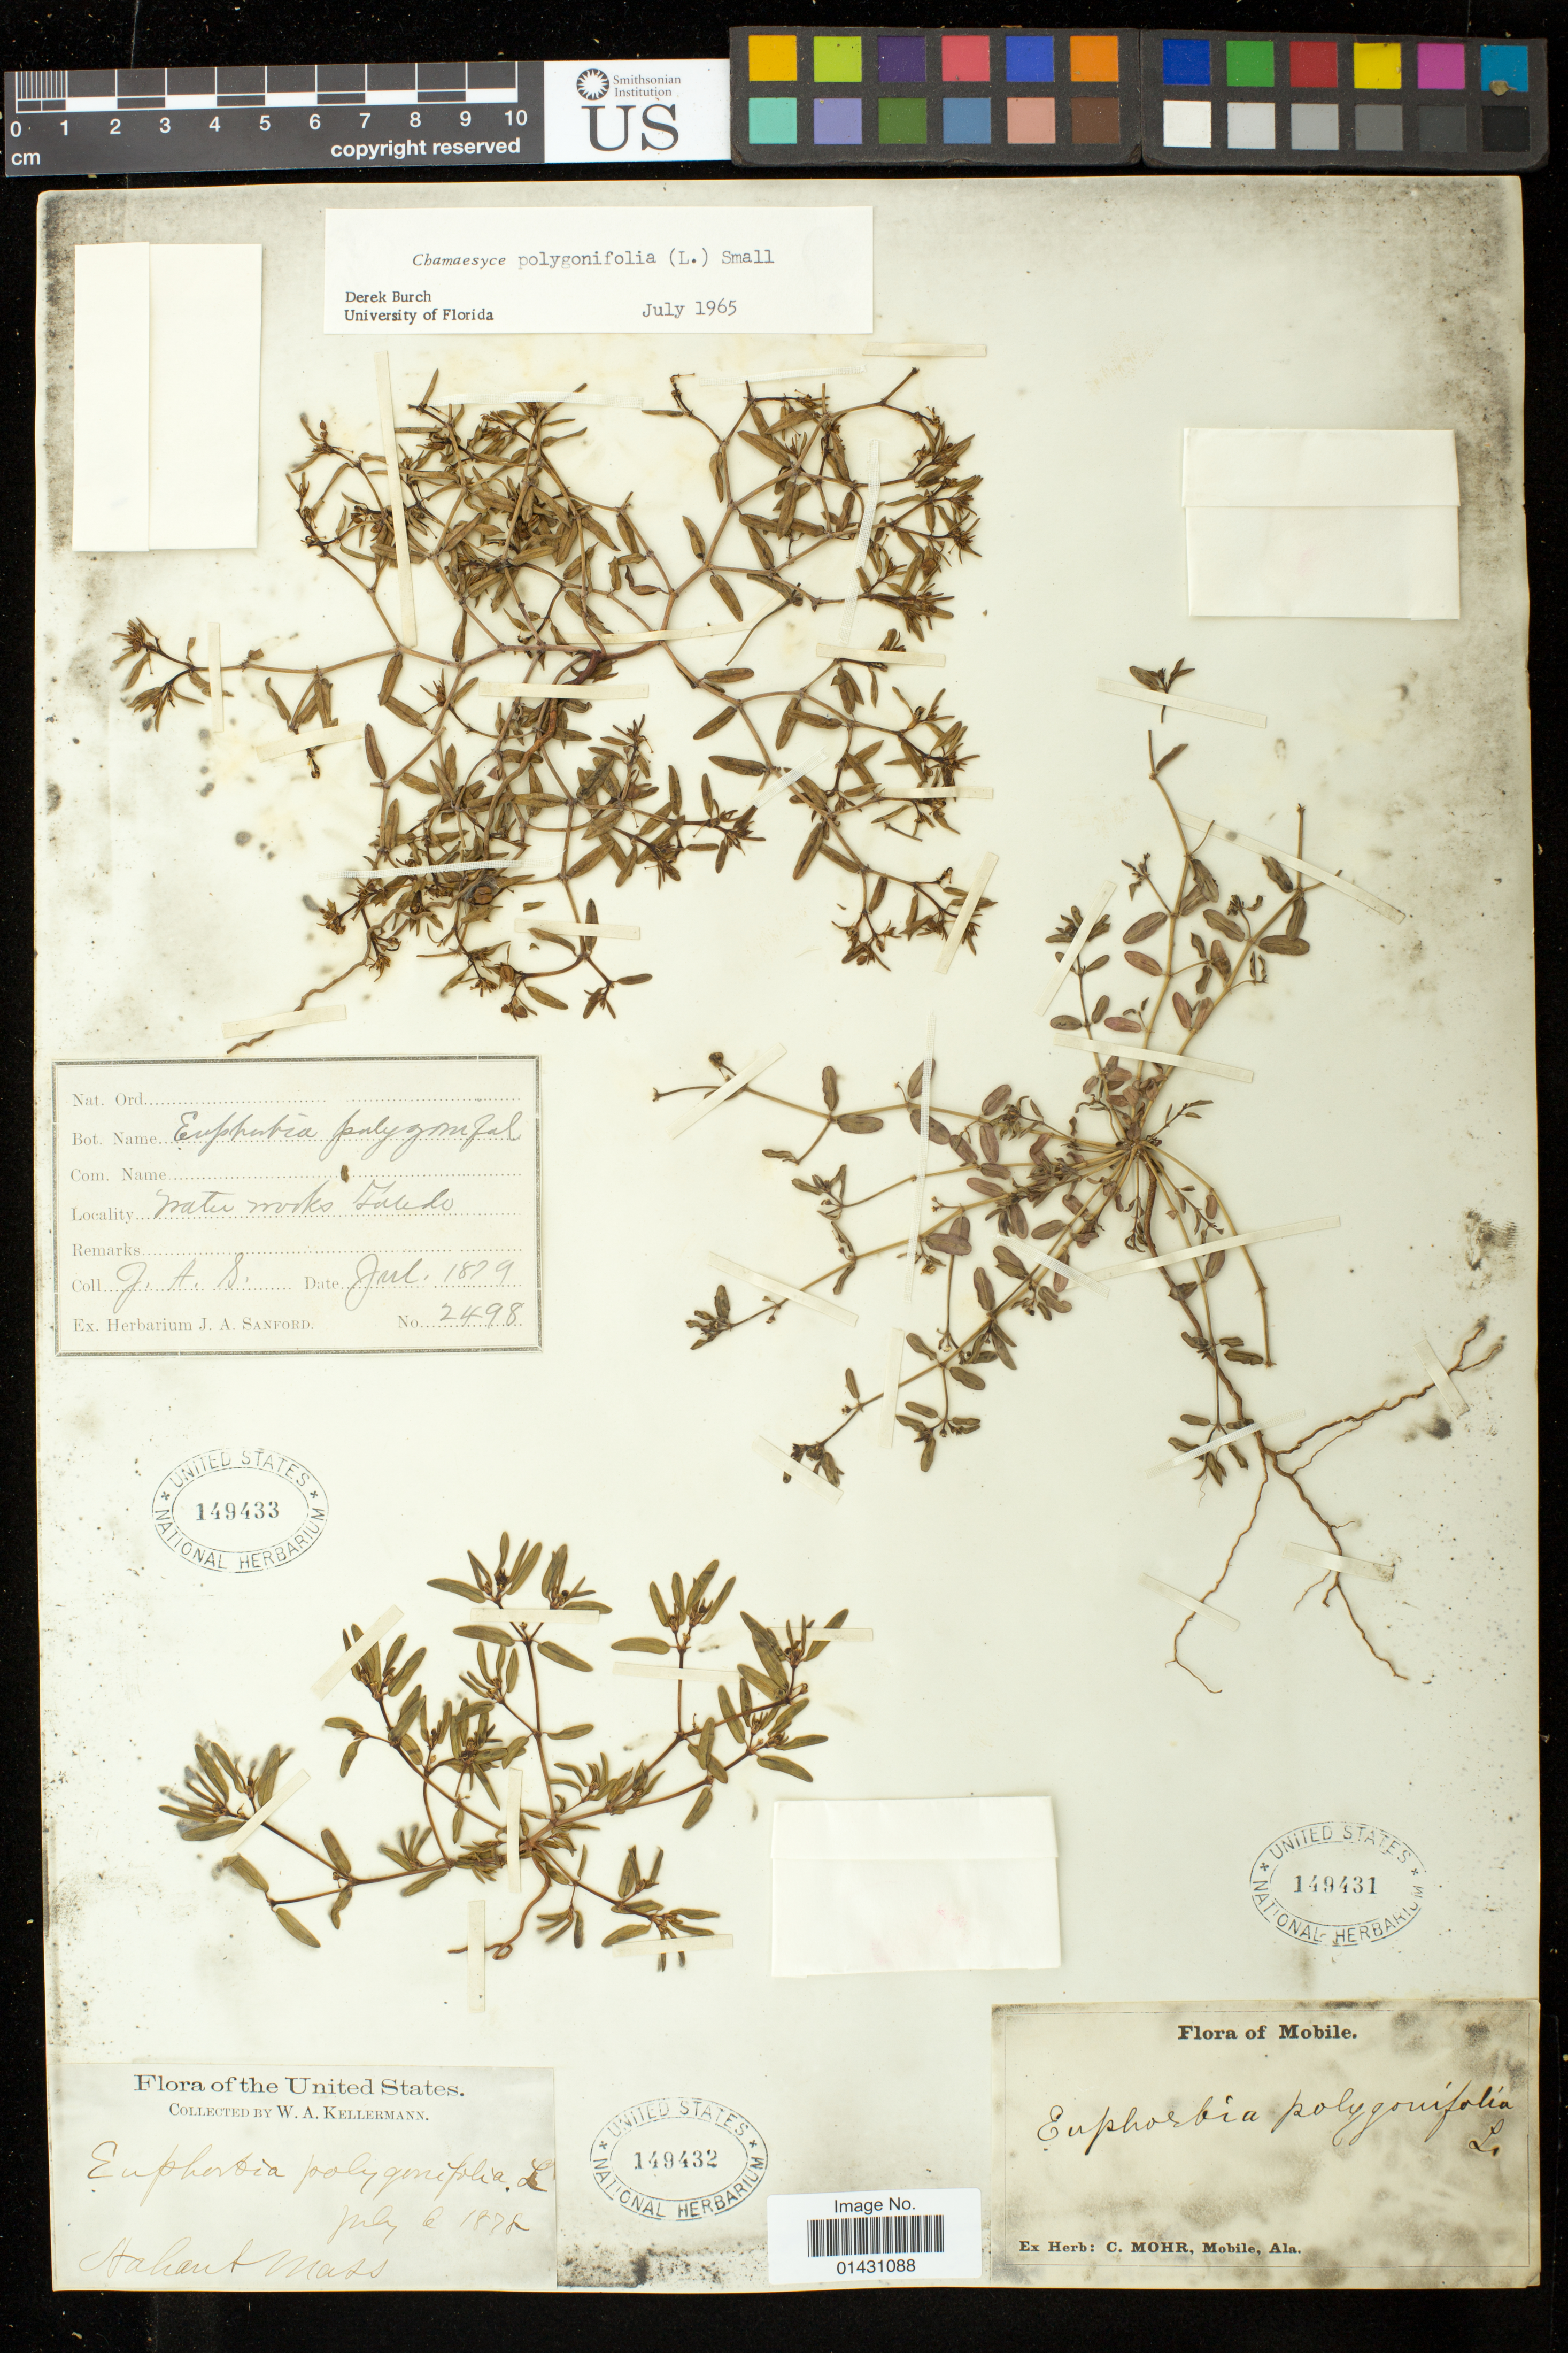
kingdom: Plantae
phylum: Tracheophyta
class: Magnoliopsida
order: Malpighiales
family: Euphorbiaceae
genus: Chamaesyce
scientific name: Chamaesyce polygonifolia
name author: (L.) Small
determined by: Burch, D.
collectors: ex herb. C. Mohr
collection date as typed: s.d.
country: United States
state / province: Alabama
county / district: Mobile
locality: Mobile, Ala.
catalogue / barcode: US 149431